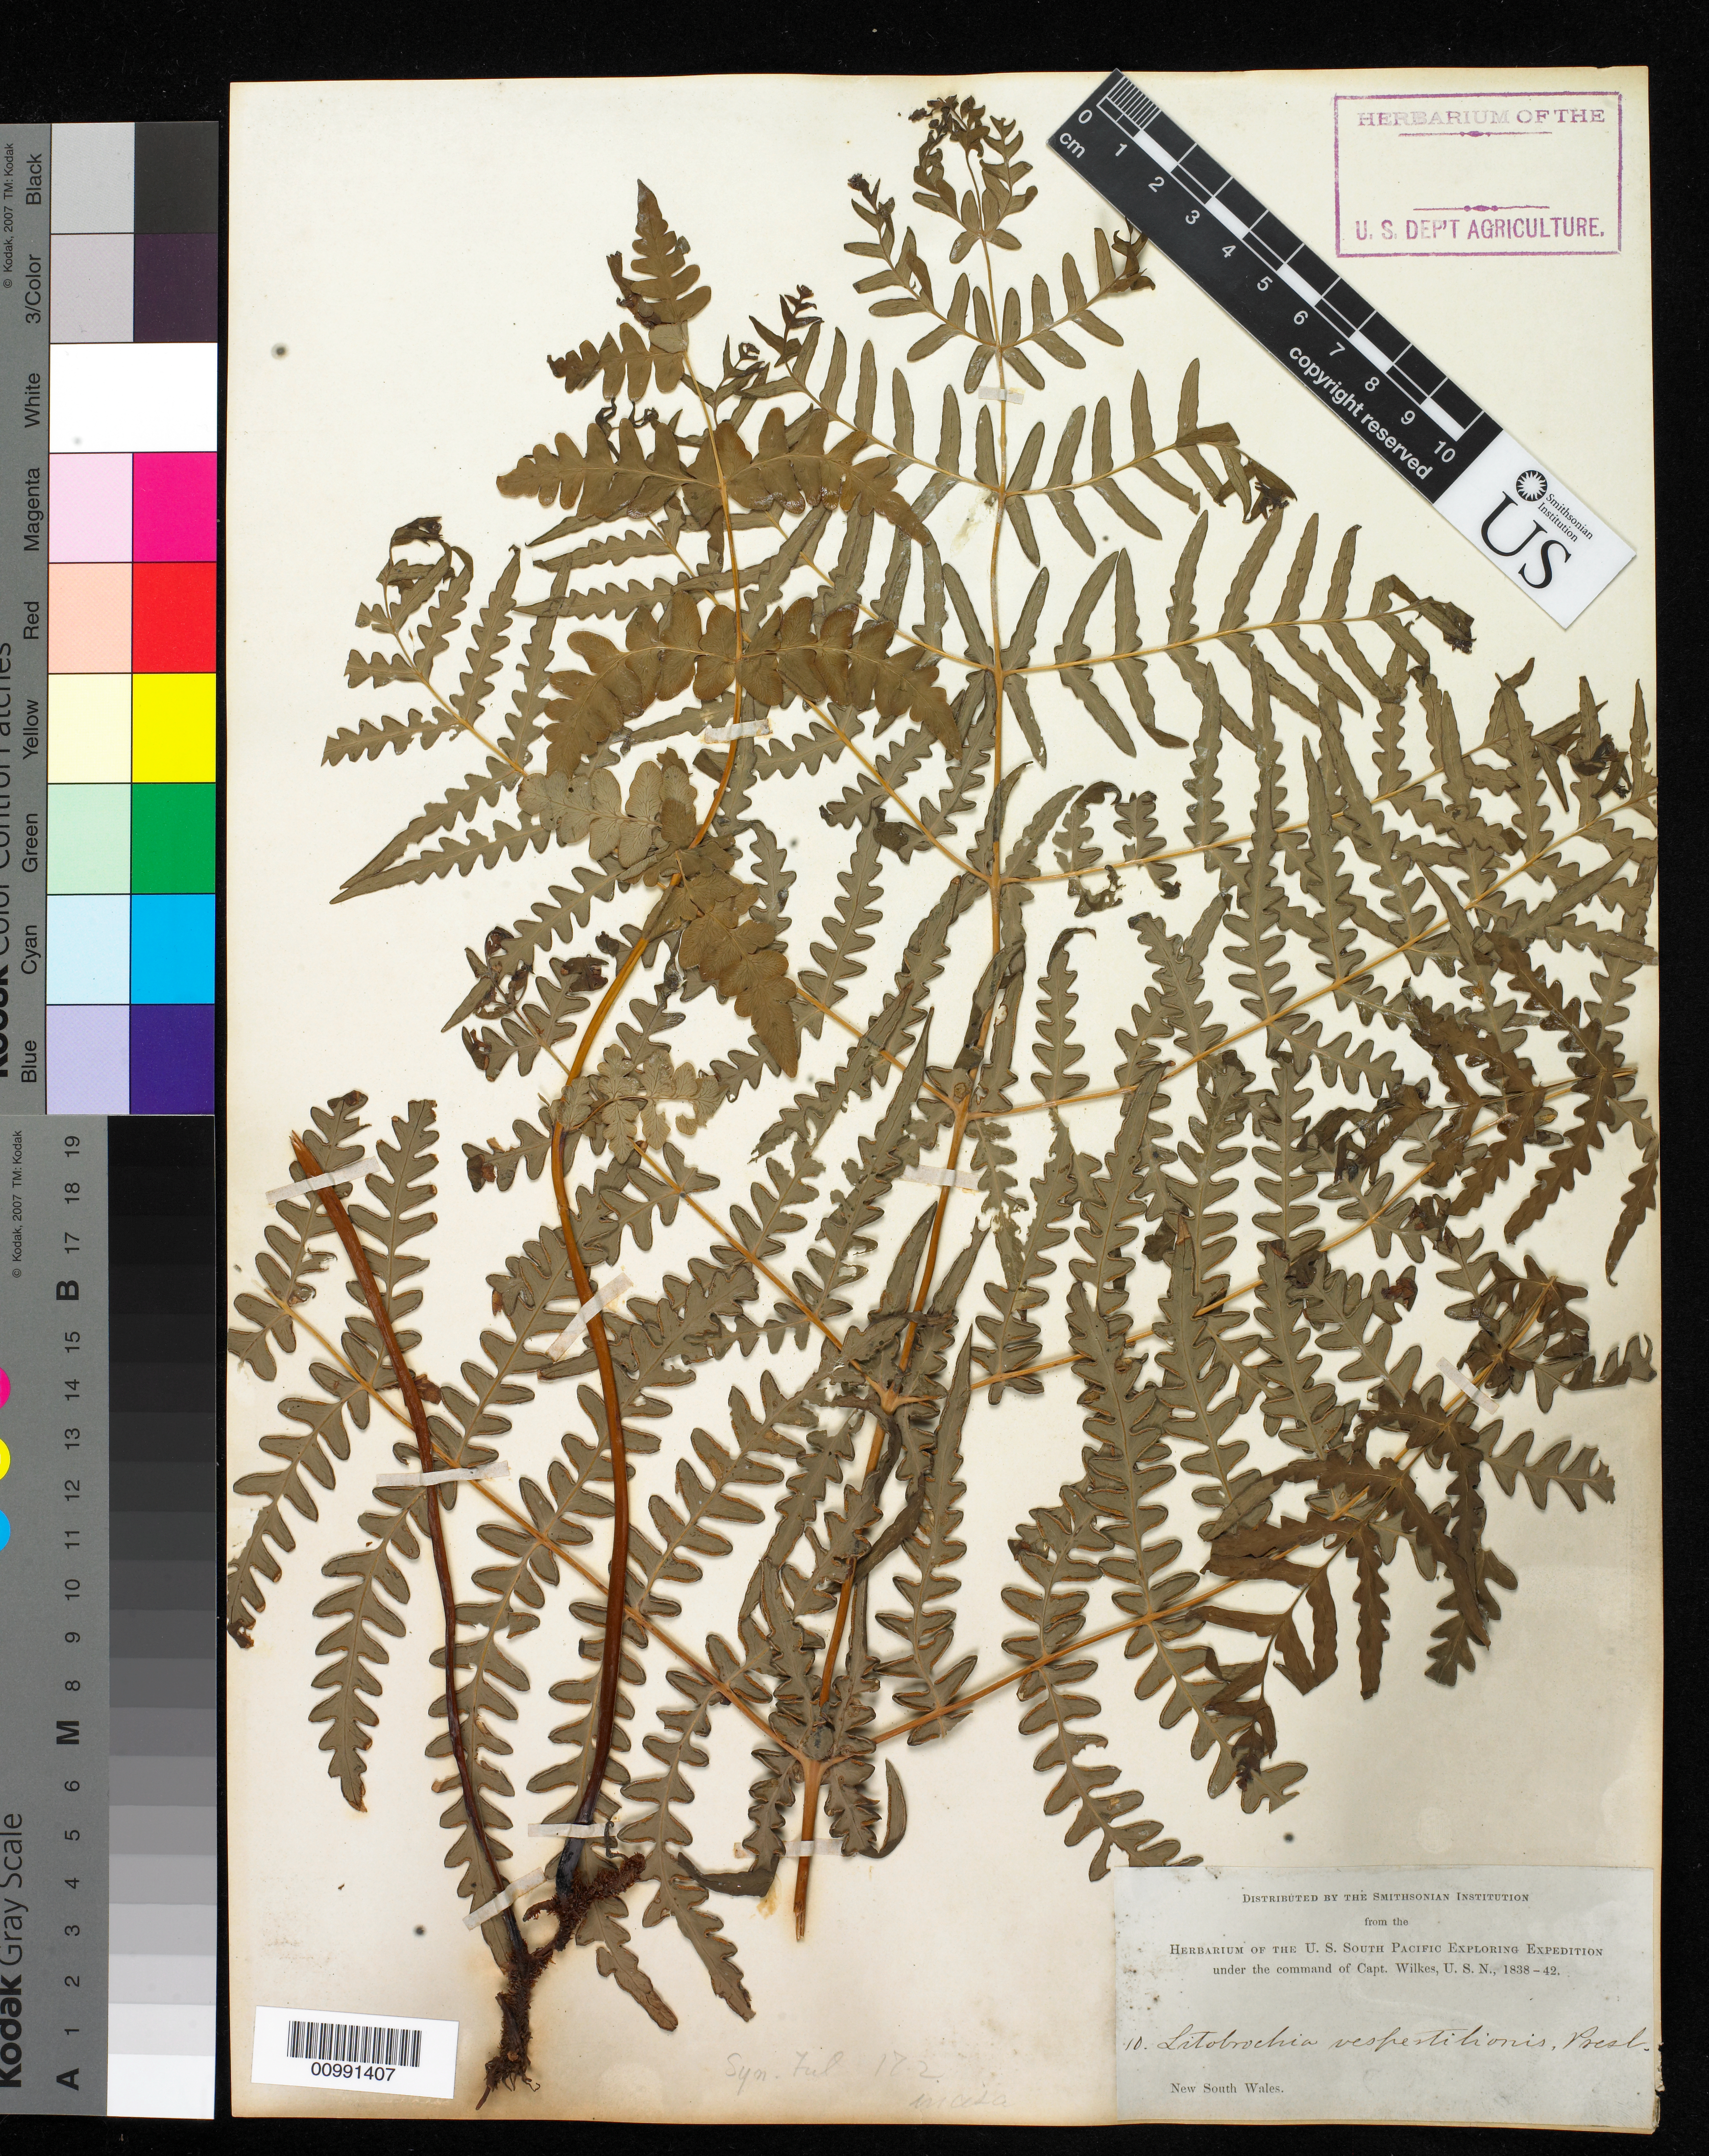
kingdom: Plantae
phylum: Tracheophyta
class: Polypodiopsida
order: Polypodiales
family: Dennstaedtiaceae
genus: Histiopteris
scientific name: Histiopteris incisa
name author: (Thunb.) J. Sm.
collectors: Wilkes Explor. Exped.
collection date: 1838/1842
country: Australia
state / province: New South Wales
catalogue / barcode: US 98679